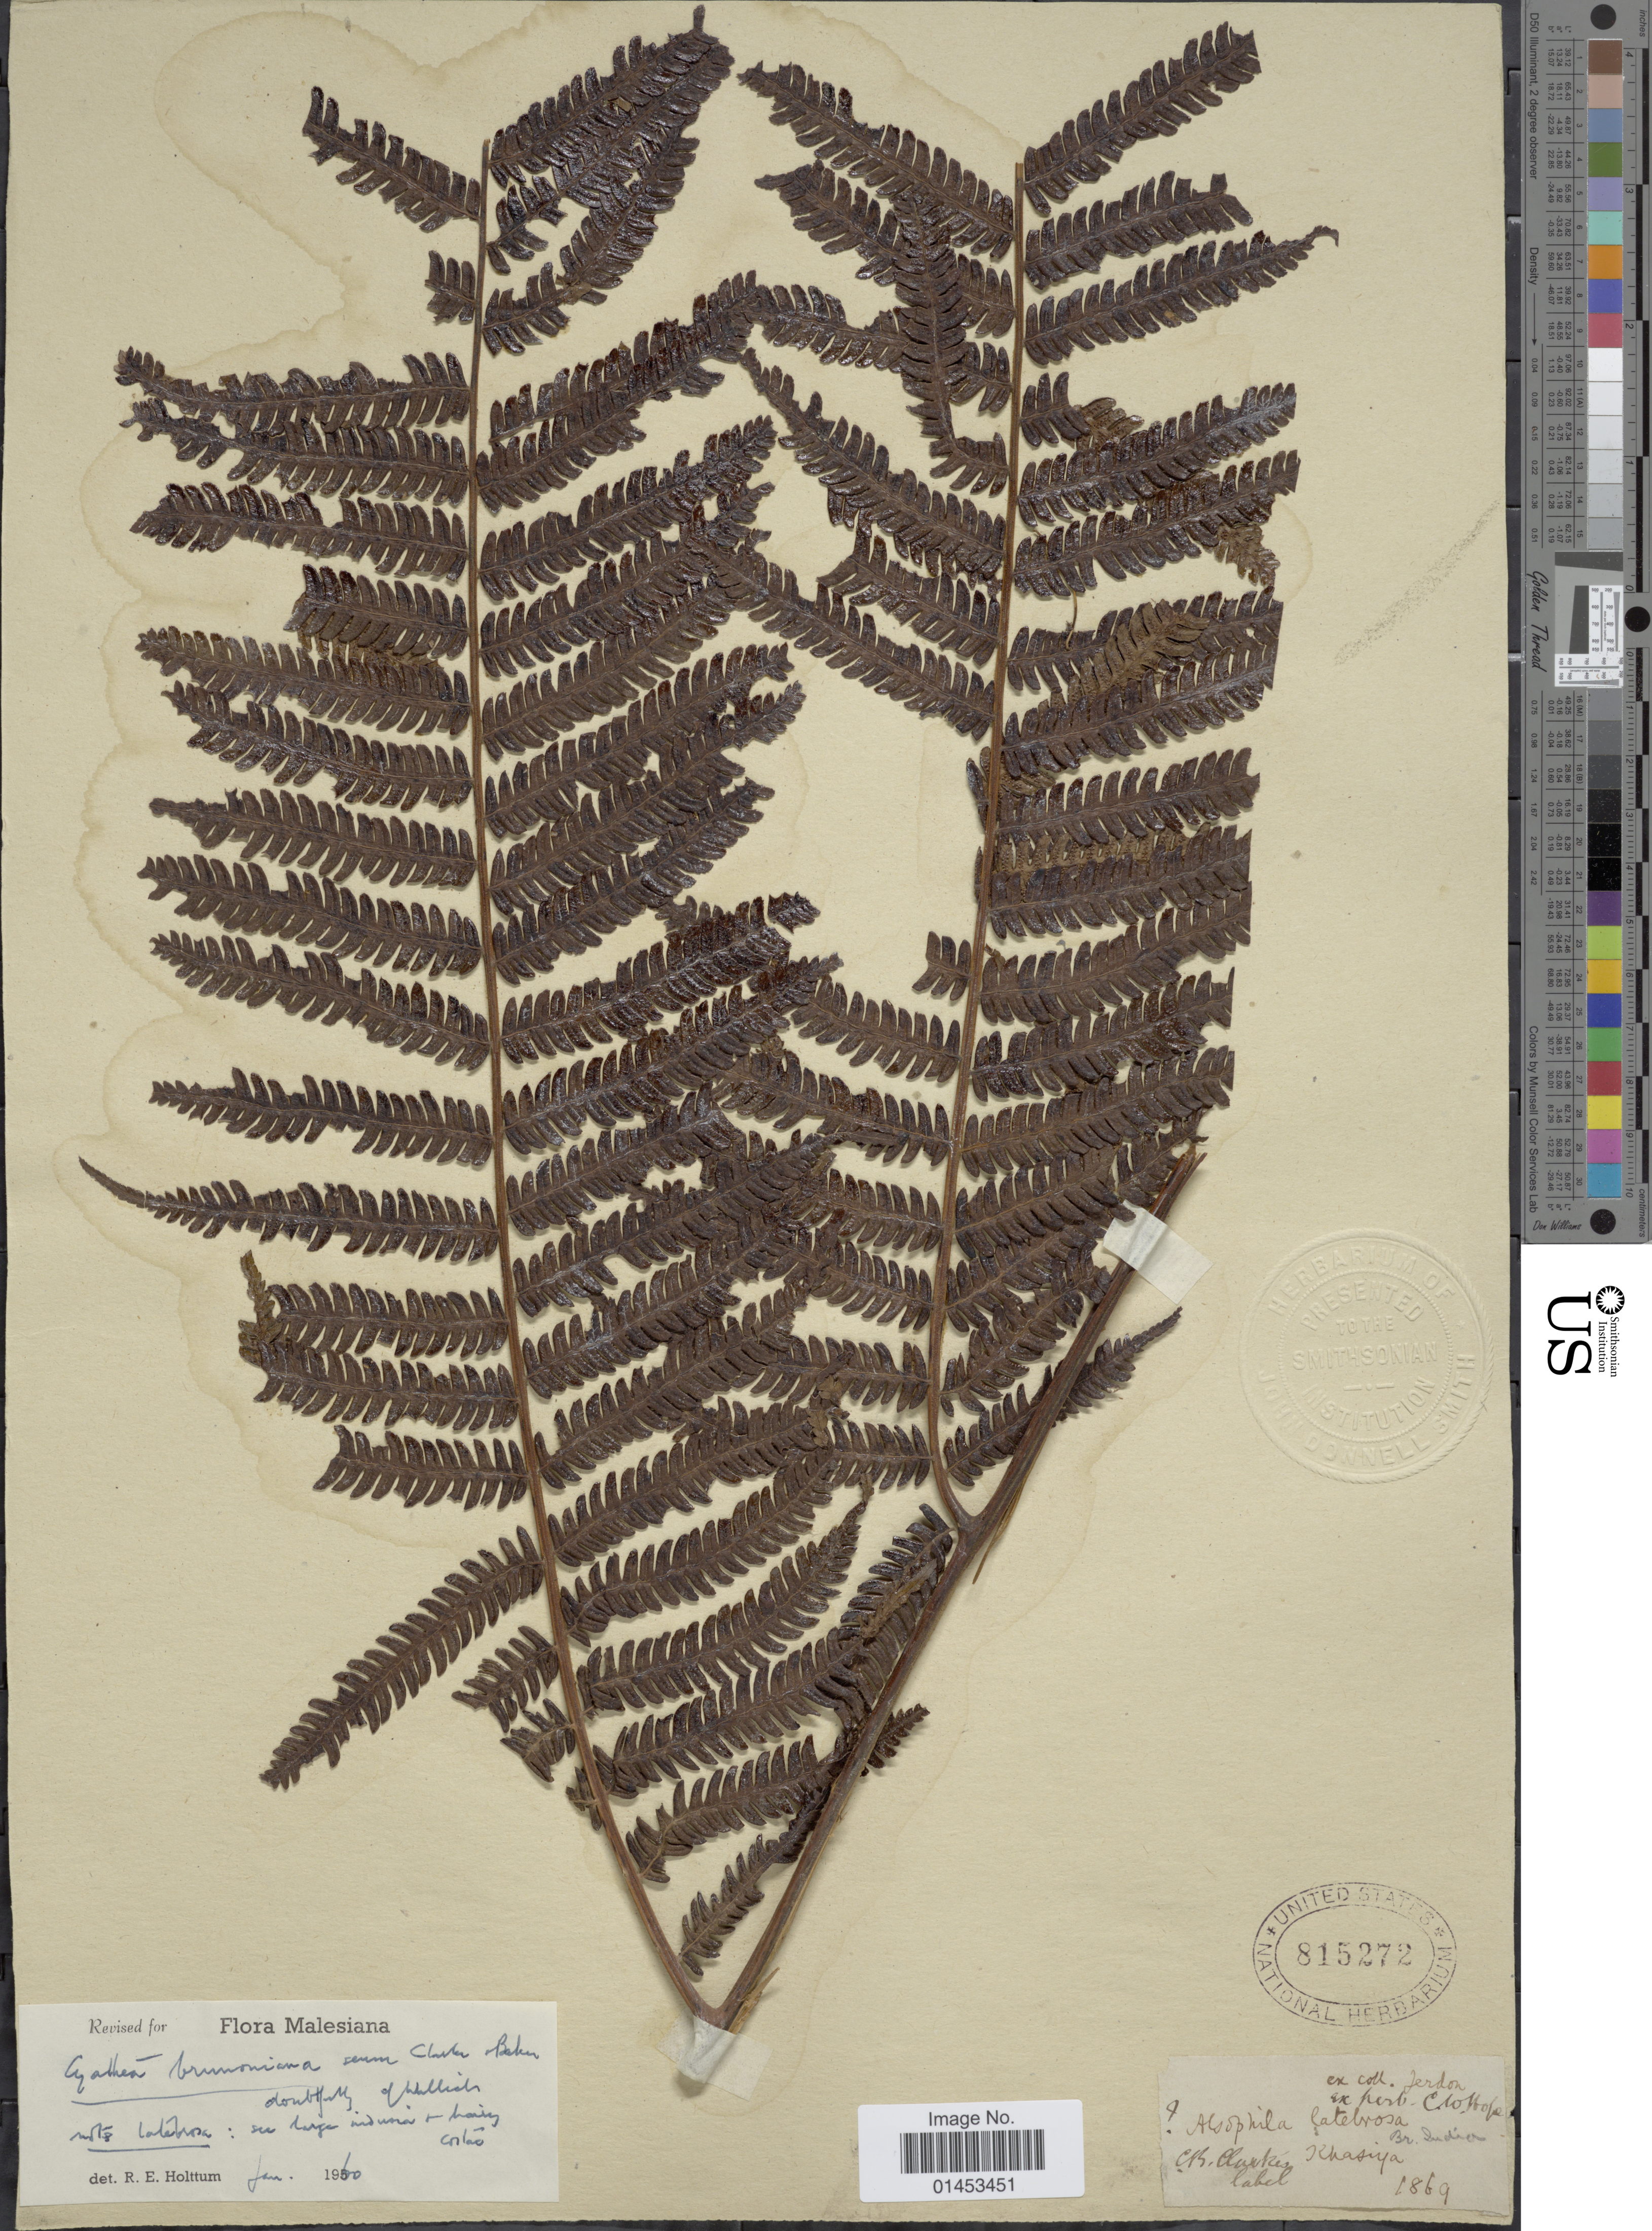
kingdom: Plantae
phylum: Tracheophyta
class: Polypodiopsida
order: Cyatheales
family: Cyatheaceae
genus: Cyathea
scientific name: Cyathea chinensis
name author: Copel.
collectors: C. B. Clarke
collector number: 9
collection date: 1869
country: India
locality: Khasiya, Br. India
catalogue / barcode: US 815272